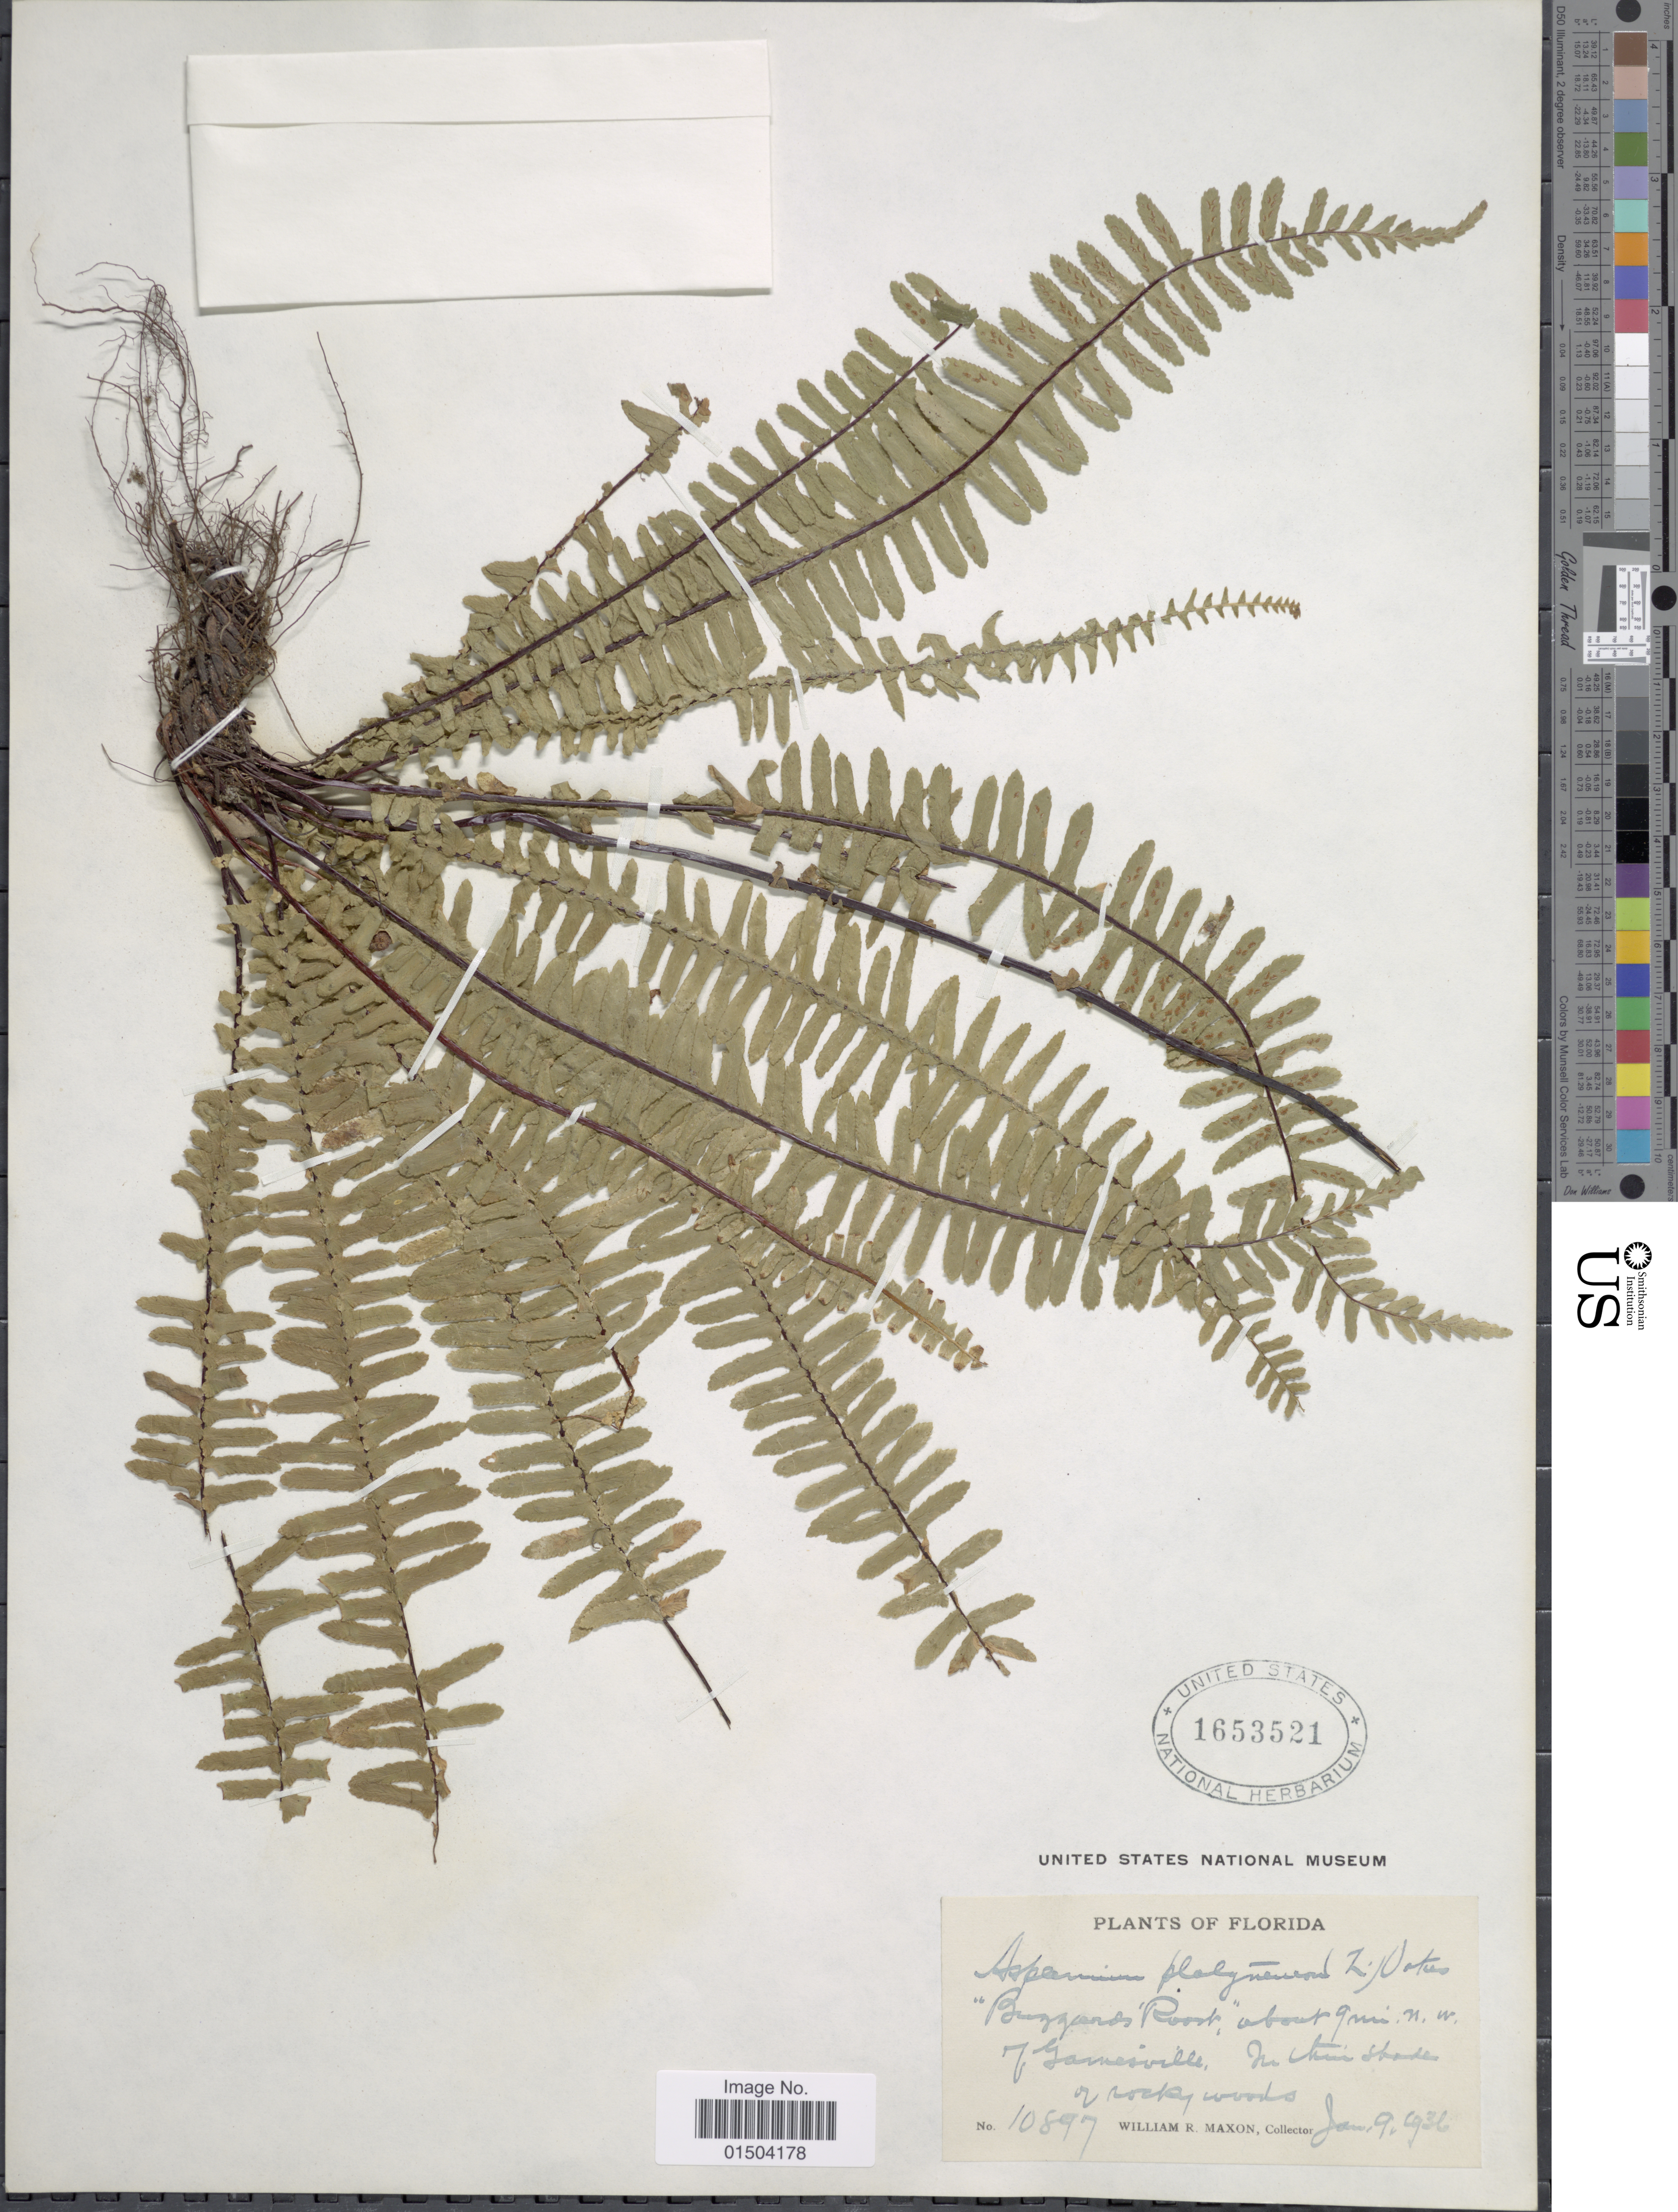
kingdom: Plantae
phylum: Tracheophyta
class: Polypodiopsida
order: Polypodiales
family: Aspleniaceae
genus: Asplenium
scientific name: Asplenium platyneuron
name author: (L.) Britton, Stearns & Poggenb.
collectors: W. R. Maxon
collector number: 10897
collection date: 1936-01-09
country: United States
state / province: Florida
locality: Buzzards Road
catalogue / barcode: US 1653521